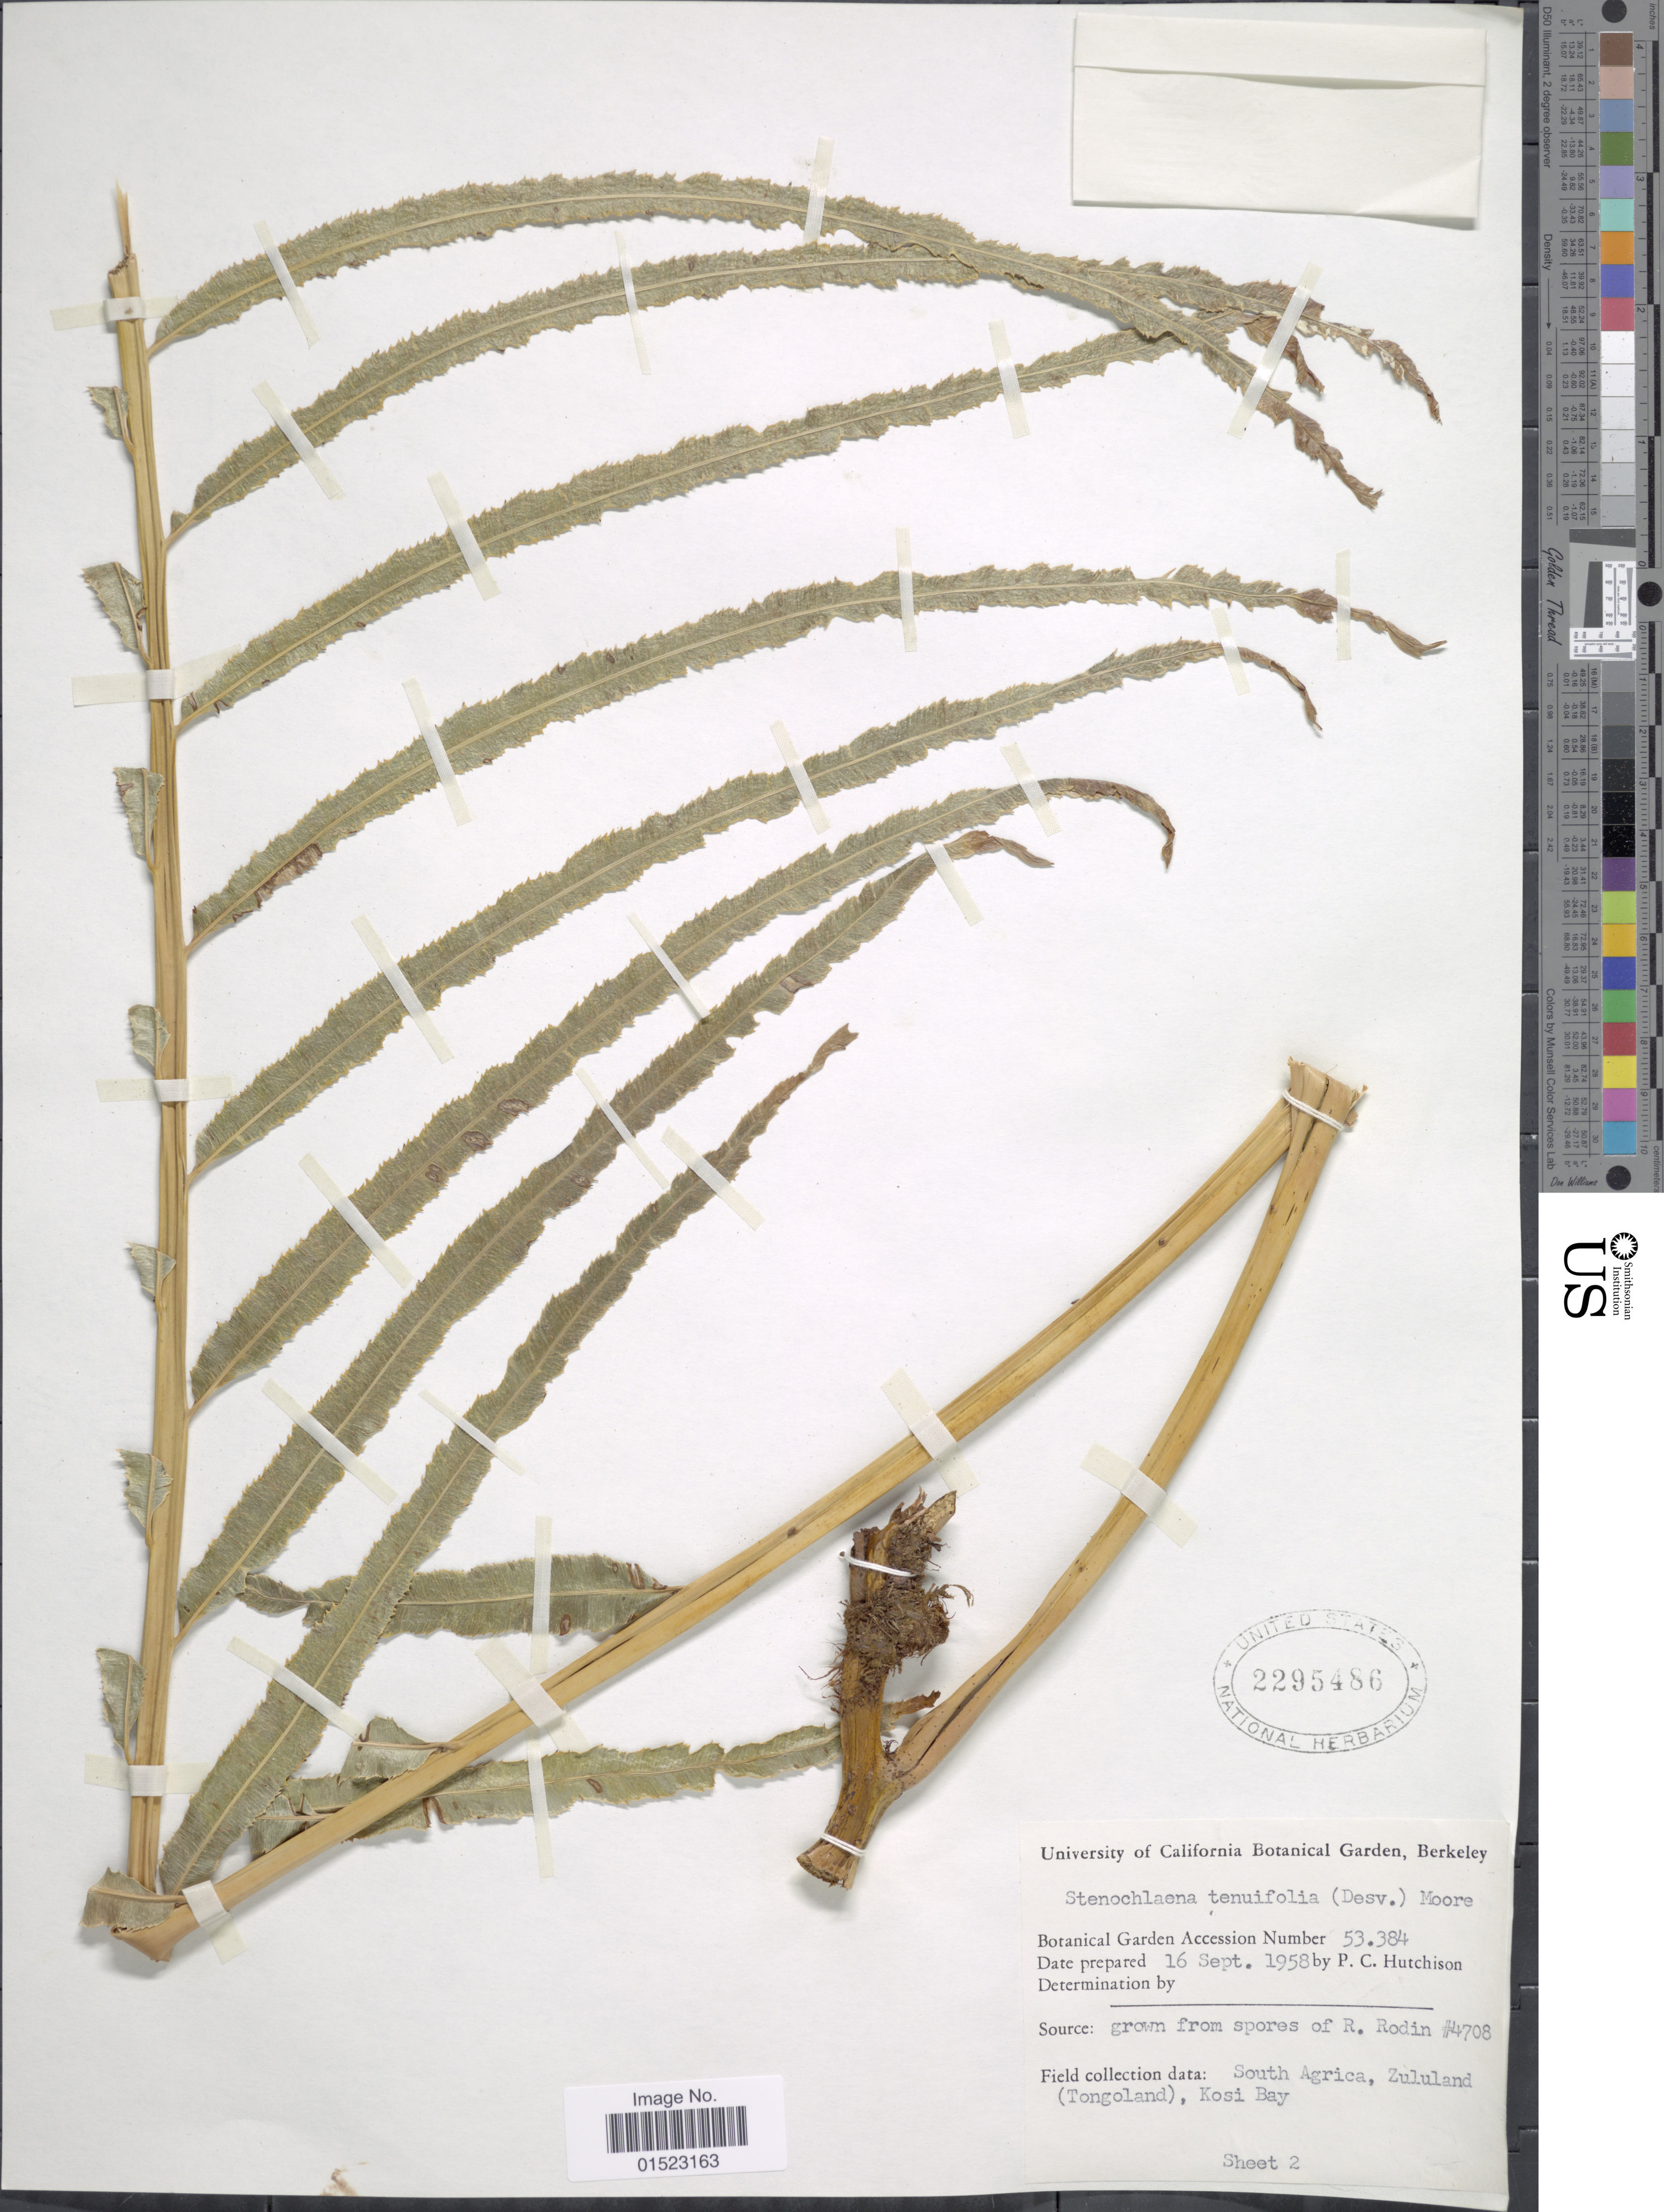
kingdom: Plantae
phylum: Tracheophyta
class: Polypodiopsida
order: Polypodiales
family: Blechnaceae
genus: Stenochlaena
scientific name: Stenochlaena tenuifolia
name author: (Desv.) T. Moore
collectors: P. C. Hutchison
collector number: Botanical Garden Accession 53384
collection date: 1958-08-16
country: South Africa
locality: Zululand (Tongoland), Kosi Bay, Source: grown from spores from R. Rodin 4708 (UC)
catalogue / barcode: US 2295486